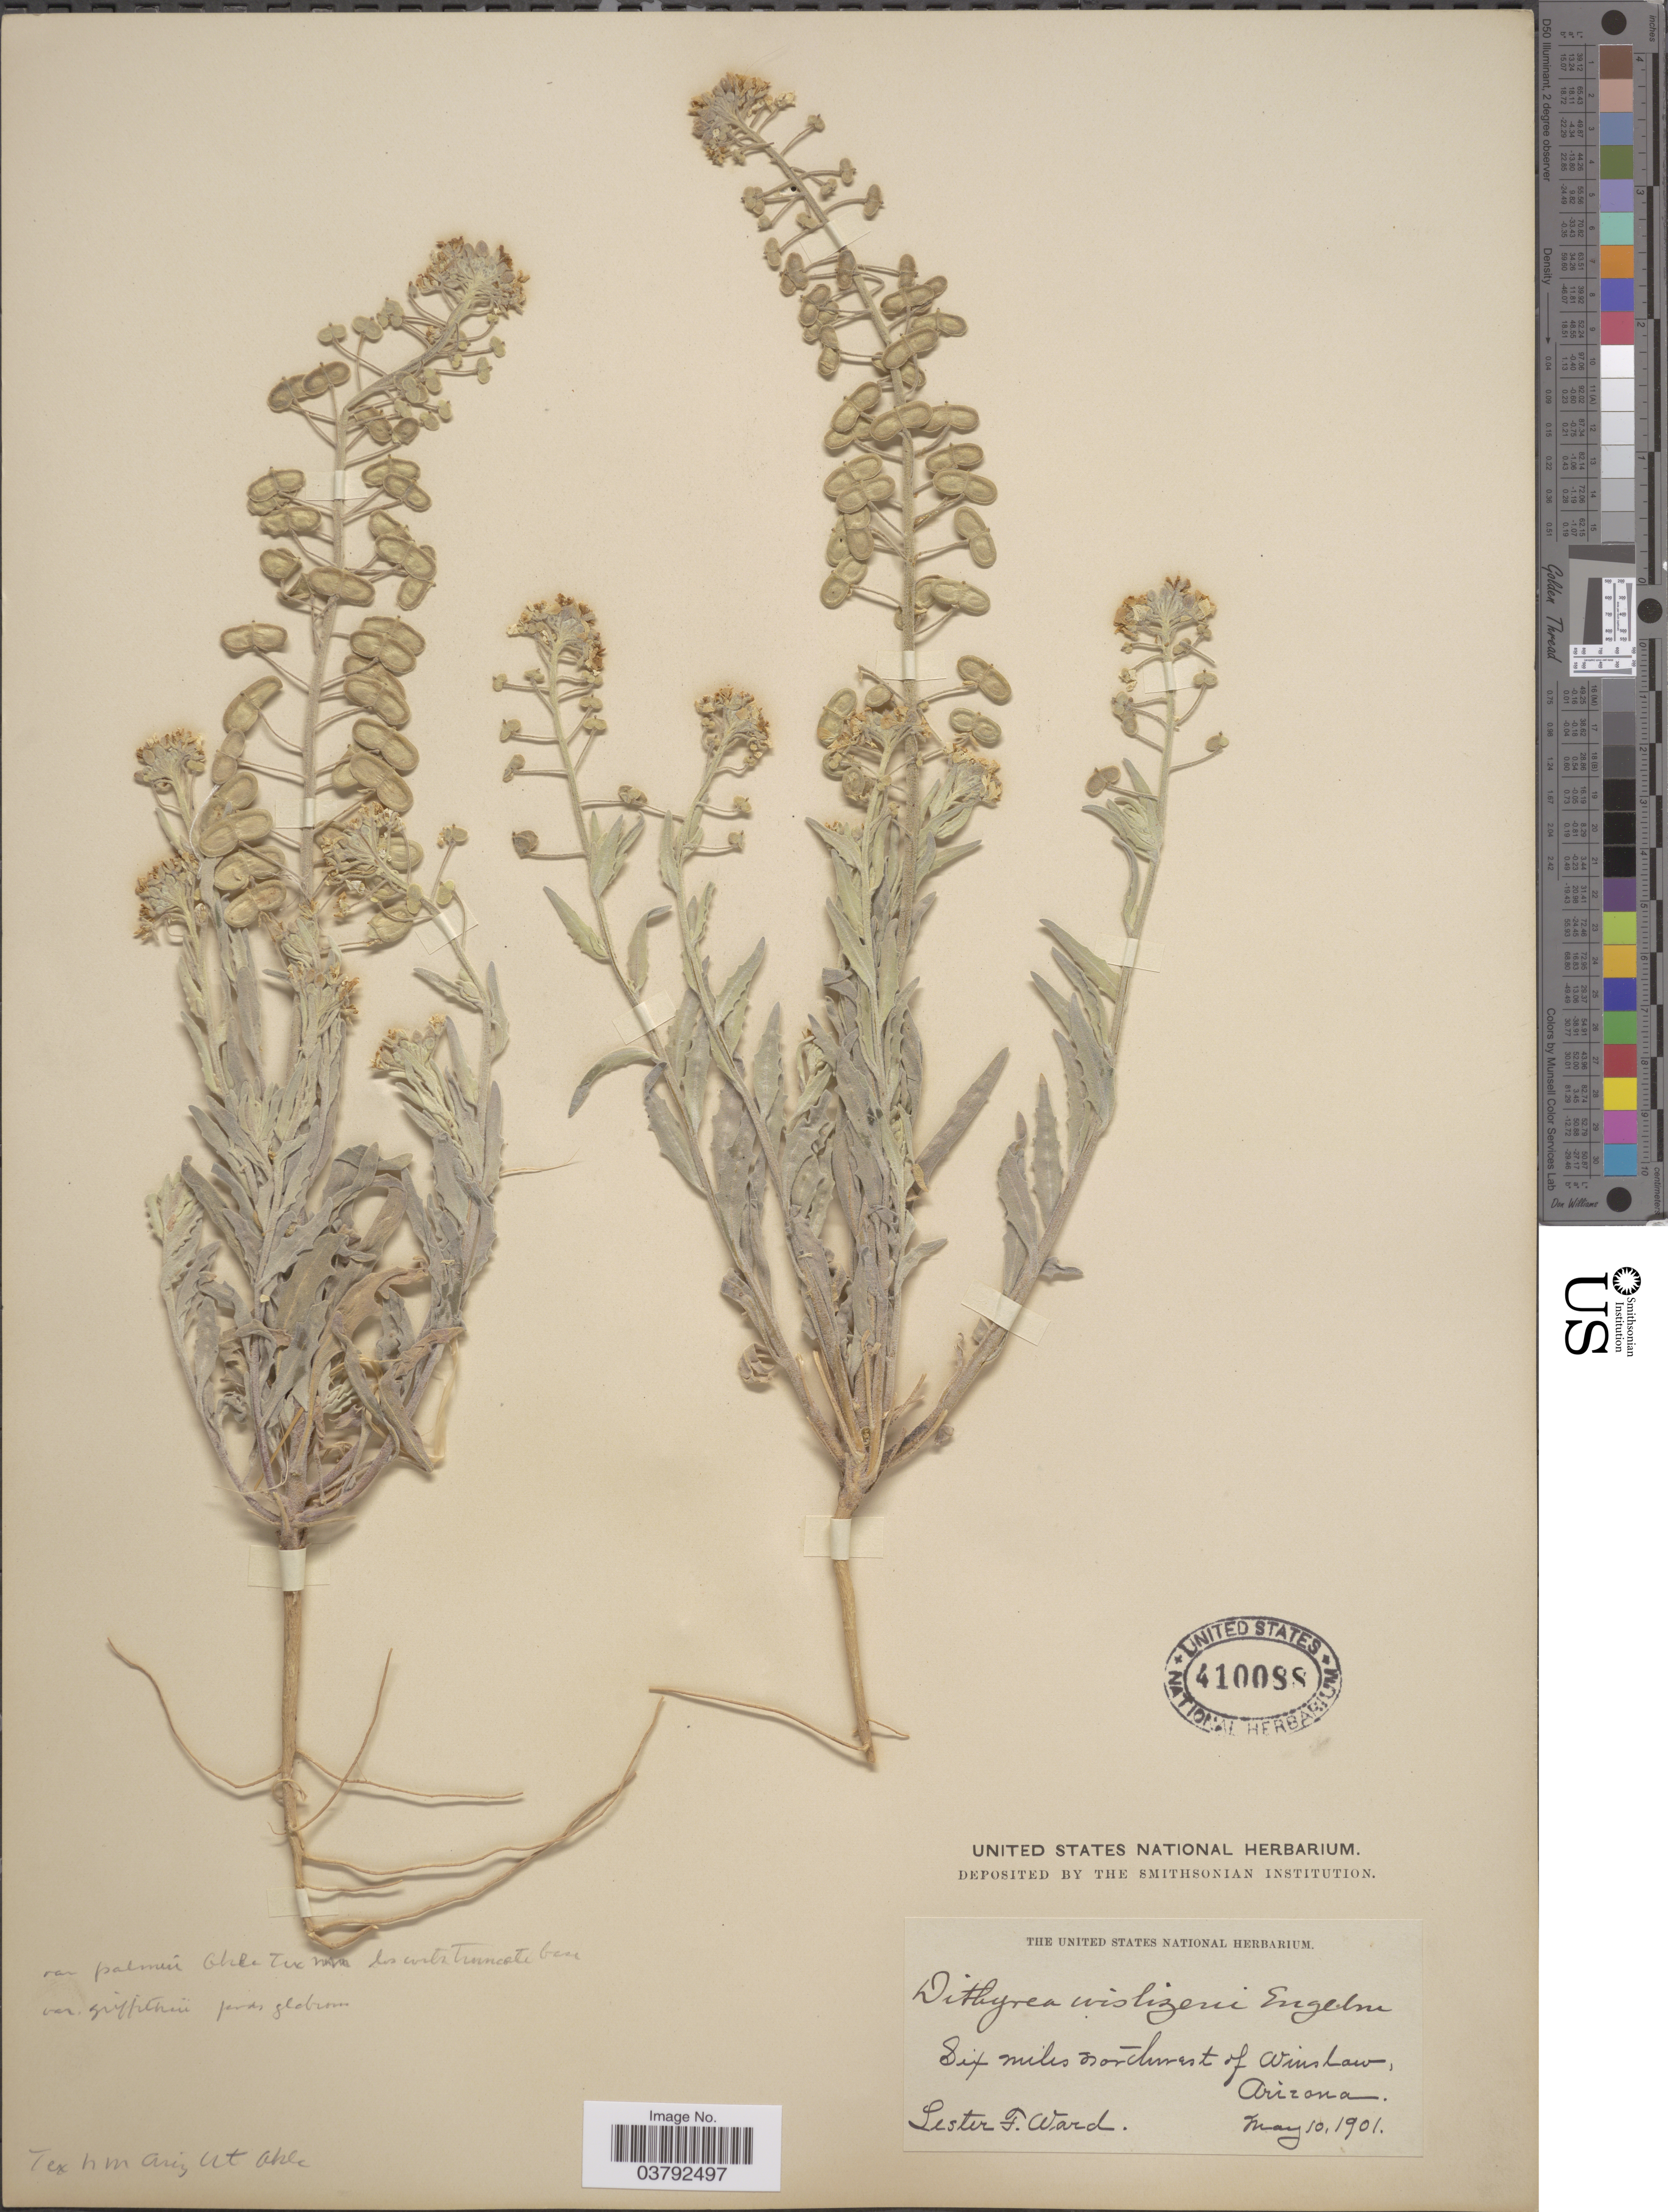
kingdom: Plantae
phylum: Tracheophyta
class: Magnoliopsida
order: Brassicales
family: Brassicaceae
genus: Dithyrea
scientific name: Dithyrea wislizeni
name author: Engelm.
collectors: L. F. Ward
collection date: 1901-05-10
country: United States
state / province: Arizona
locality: Six miles northwest of Winslow.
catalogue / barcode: US 410088